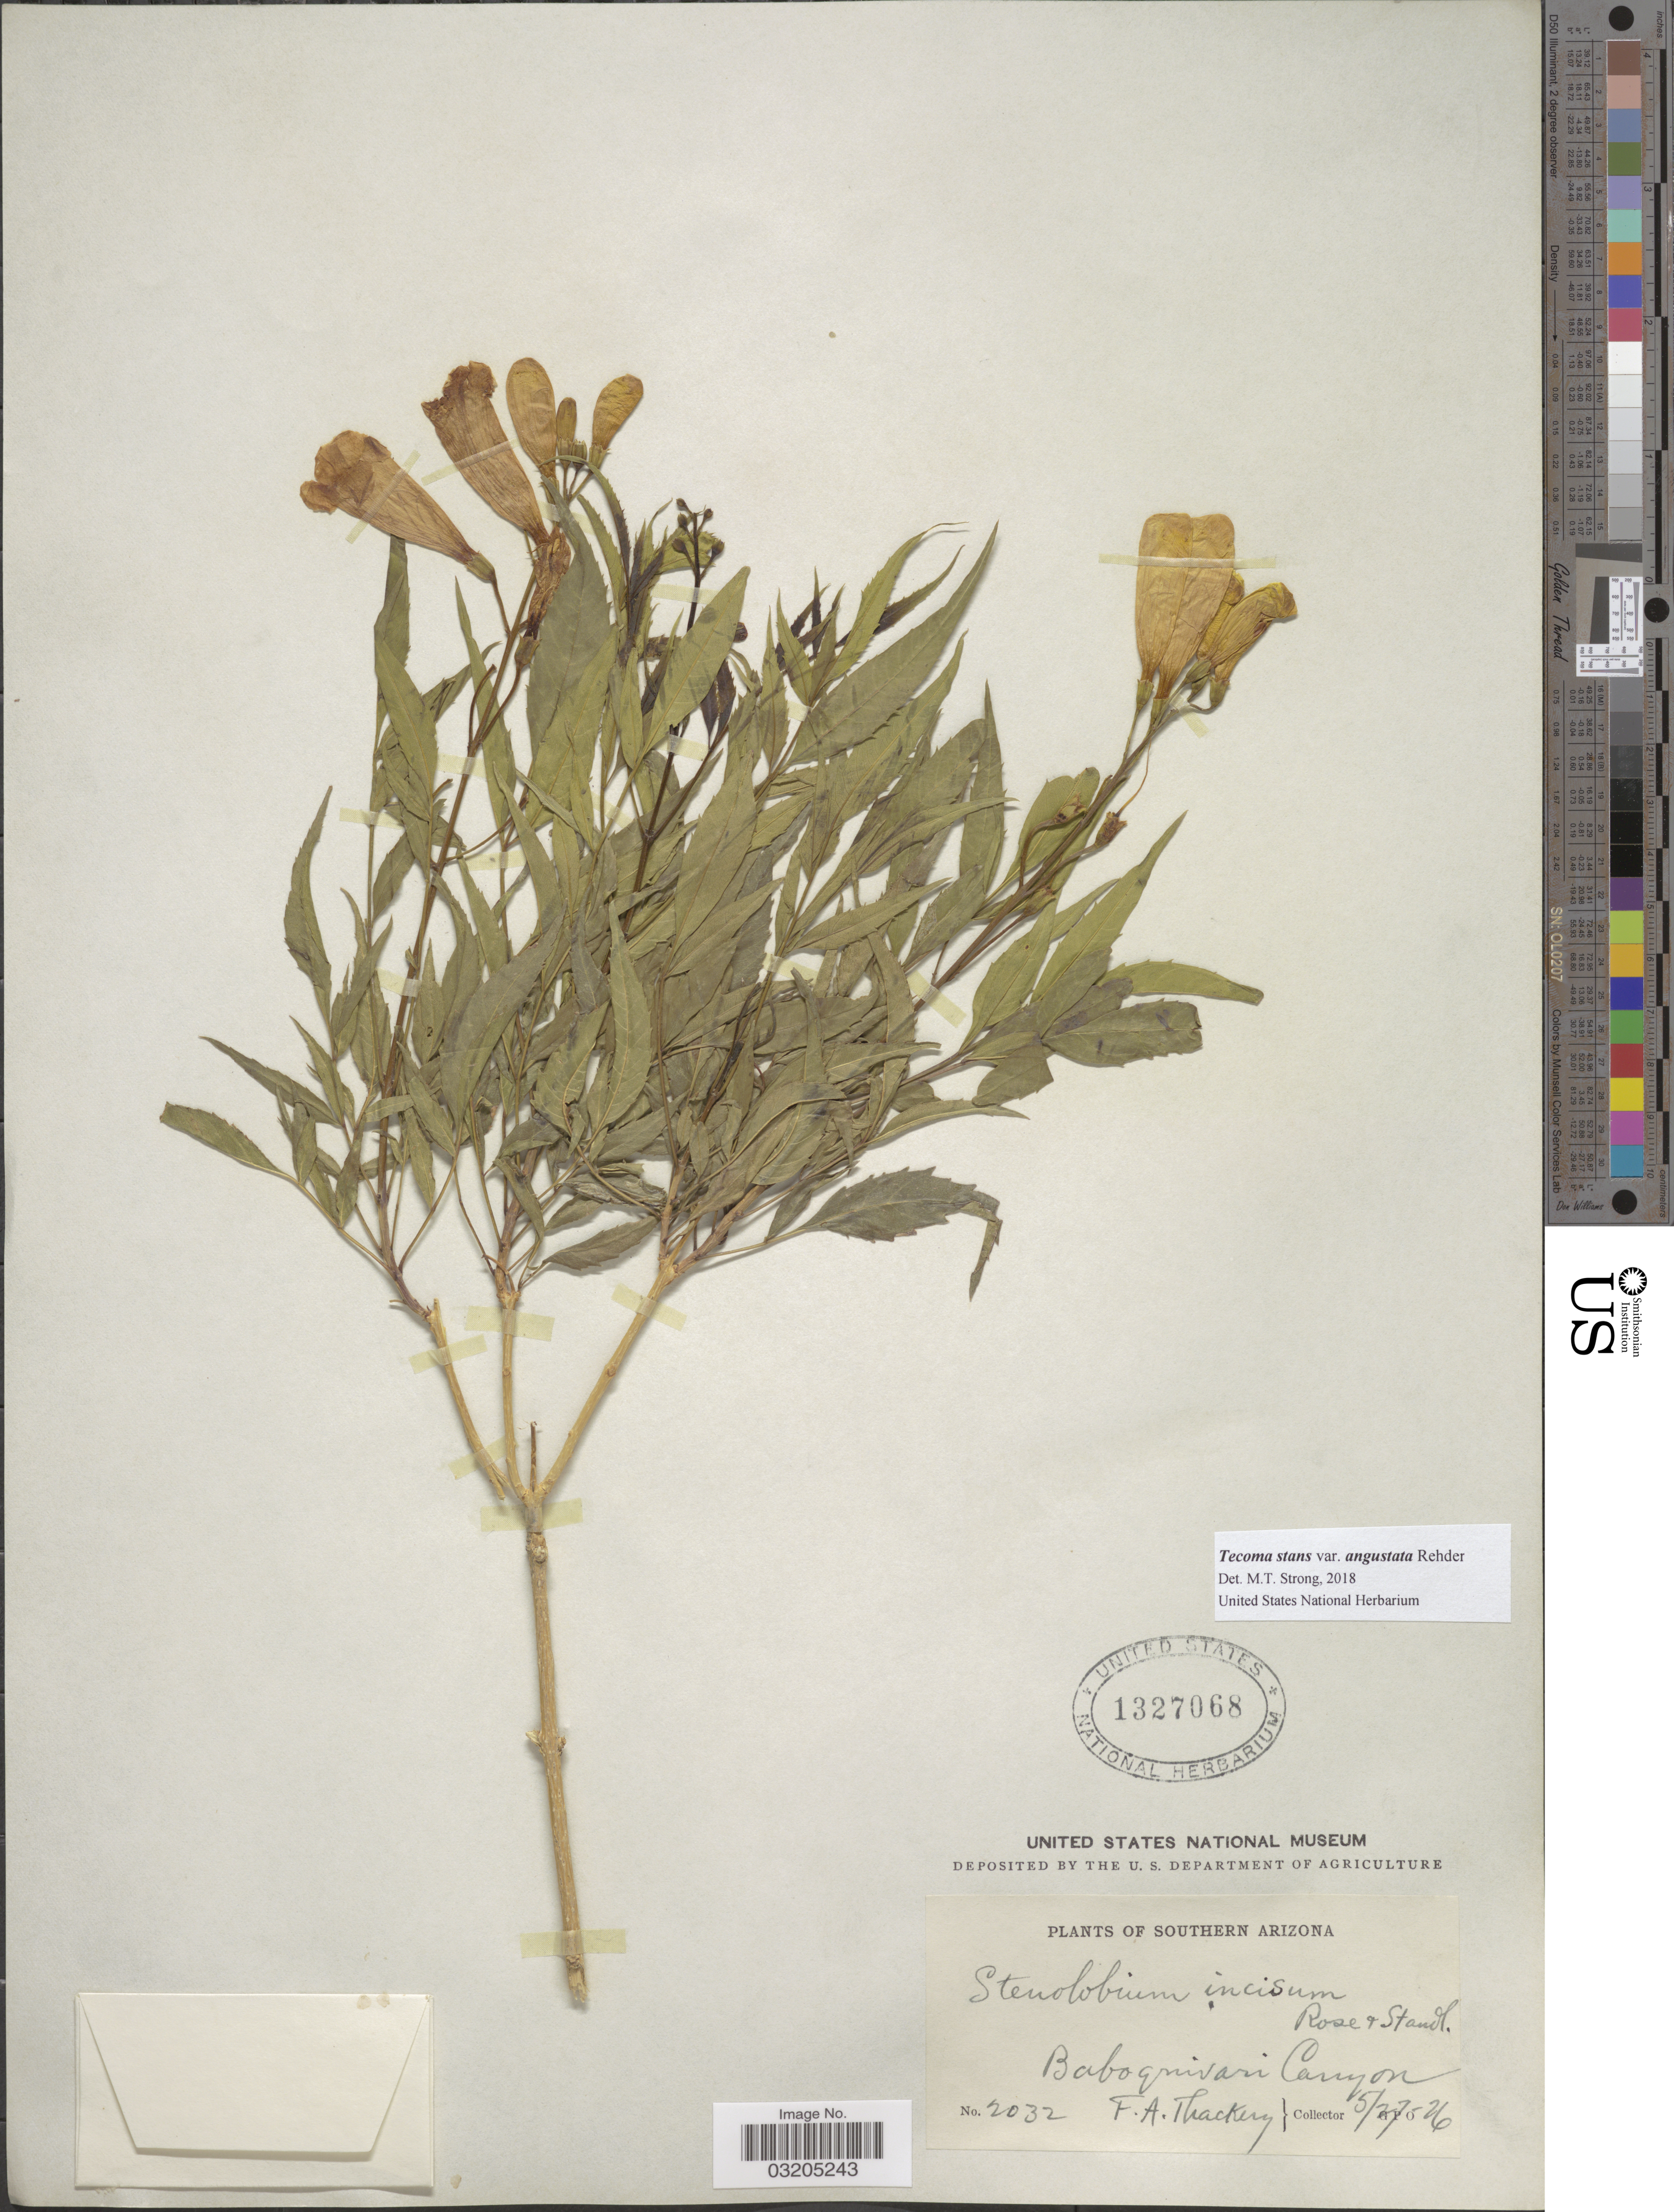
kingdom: Plantae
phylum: Tracheophyta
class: Magnoliopsida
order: Lamiales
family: Bignoniaceae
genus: Tecoma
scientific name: Tecoma stans var. angustata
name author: Rehder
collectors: F. Thackery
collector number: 2032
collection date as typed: Transcribed d/m/y: 27/5/26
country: United States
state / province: Arizona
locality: Southern Arizona. Baboquivari Canyon.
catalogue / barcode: US 1327068